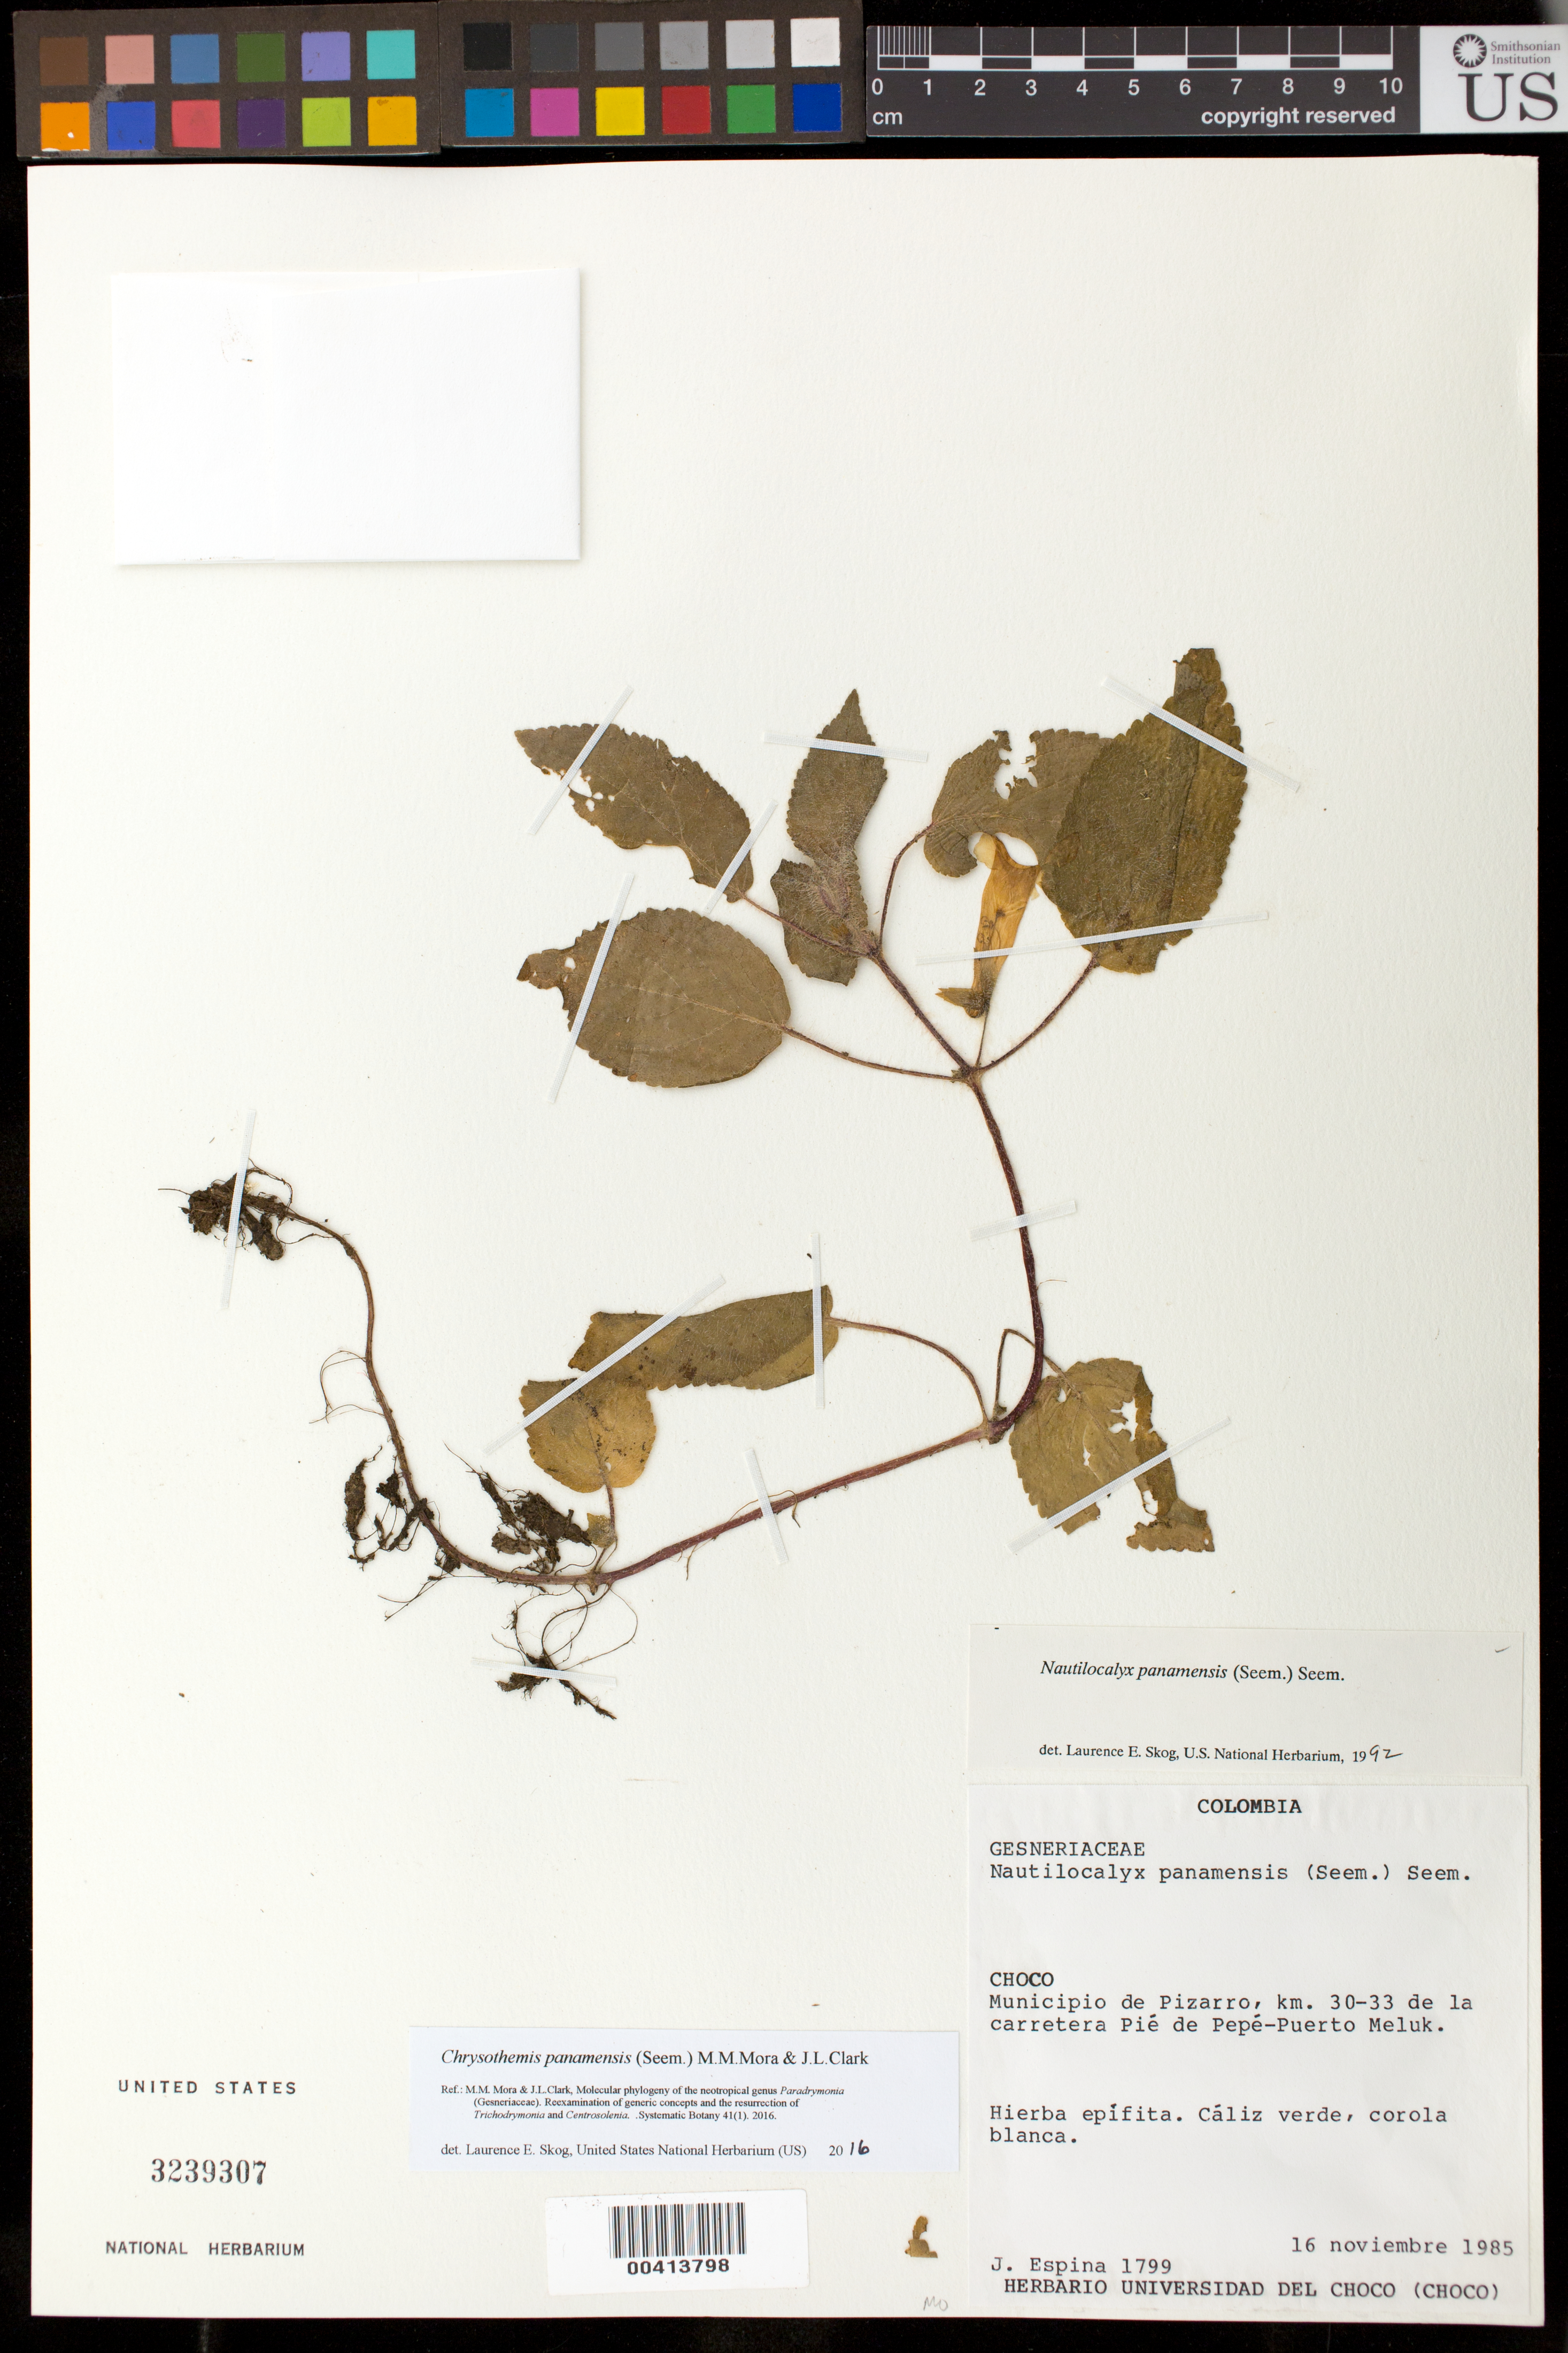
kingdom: Plantae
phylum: Tracheophyta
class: Magnoliopsida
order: Lamiales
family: Gesneriaceae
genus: Chrysothemis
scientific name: Chrysothemis panamensis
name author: (Seem.) M.M. Mora & J.L. Clark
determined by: Skog, Laurence E.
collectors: J. Espina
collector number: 1799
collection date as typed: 16 Nov 1985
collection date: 1985-11-16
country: Colombia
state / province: Chocó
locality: Pizarro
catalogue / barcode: US 3239307